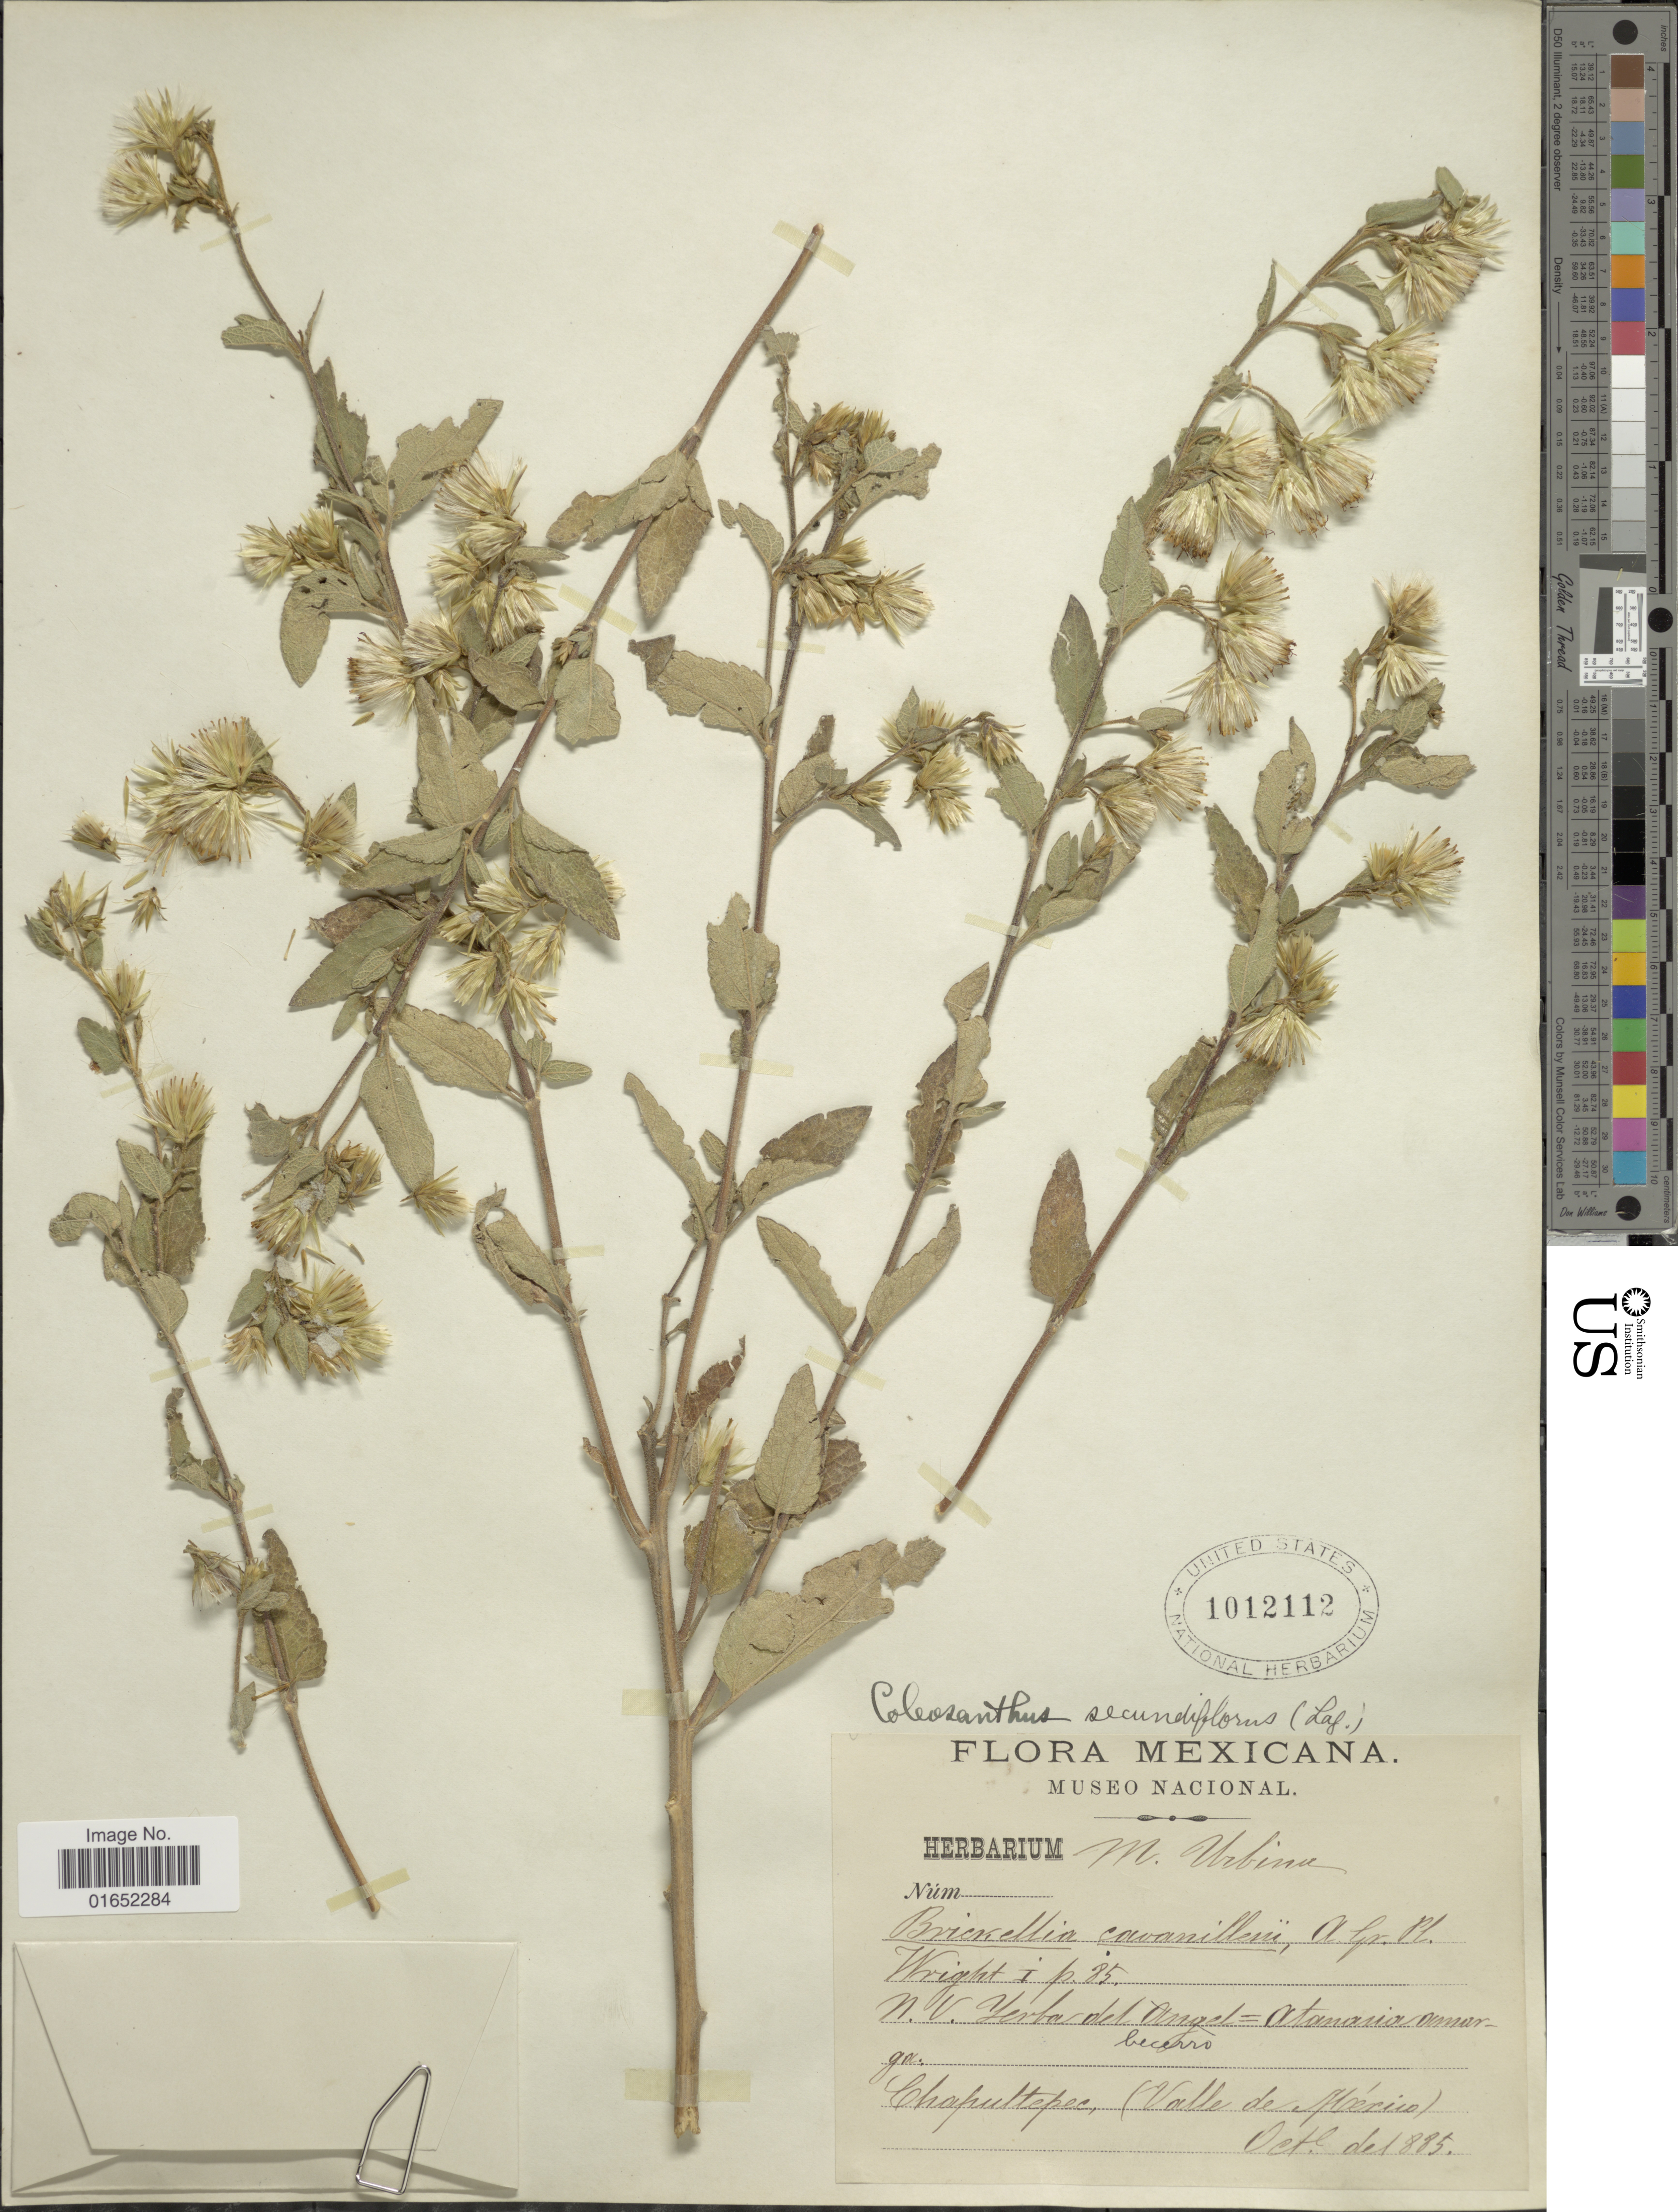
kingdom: Plantae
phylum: Tracheophyta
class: Magnoliopsida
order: Asterales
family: Asteraceae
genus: Brickellia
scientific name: Brickellia secundiflora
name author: (Lag.) A. Gray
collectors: ex herb. M. Urbina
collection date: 1885-10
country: Mexico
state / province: México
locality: Chapultepec, (Valle de México)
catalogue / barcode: US 1012112